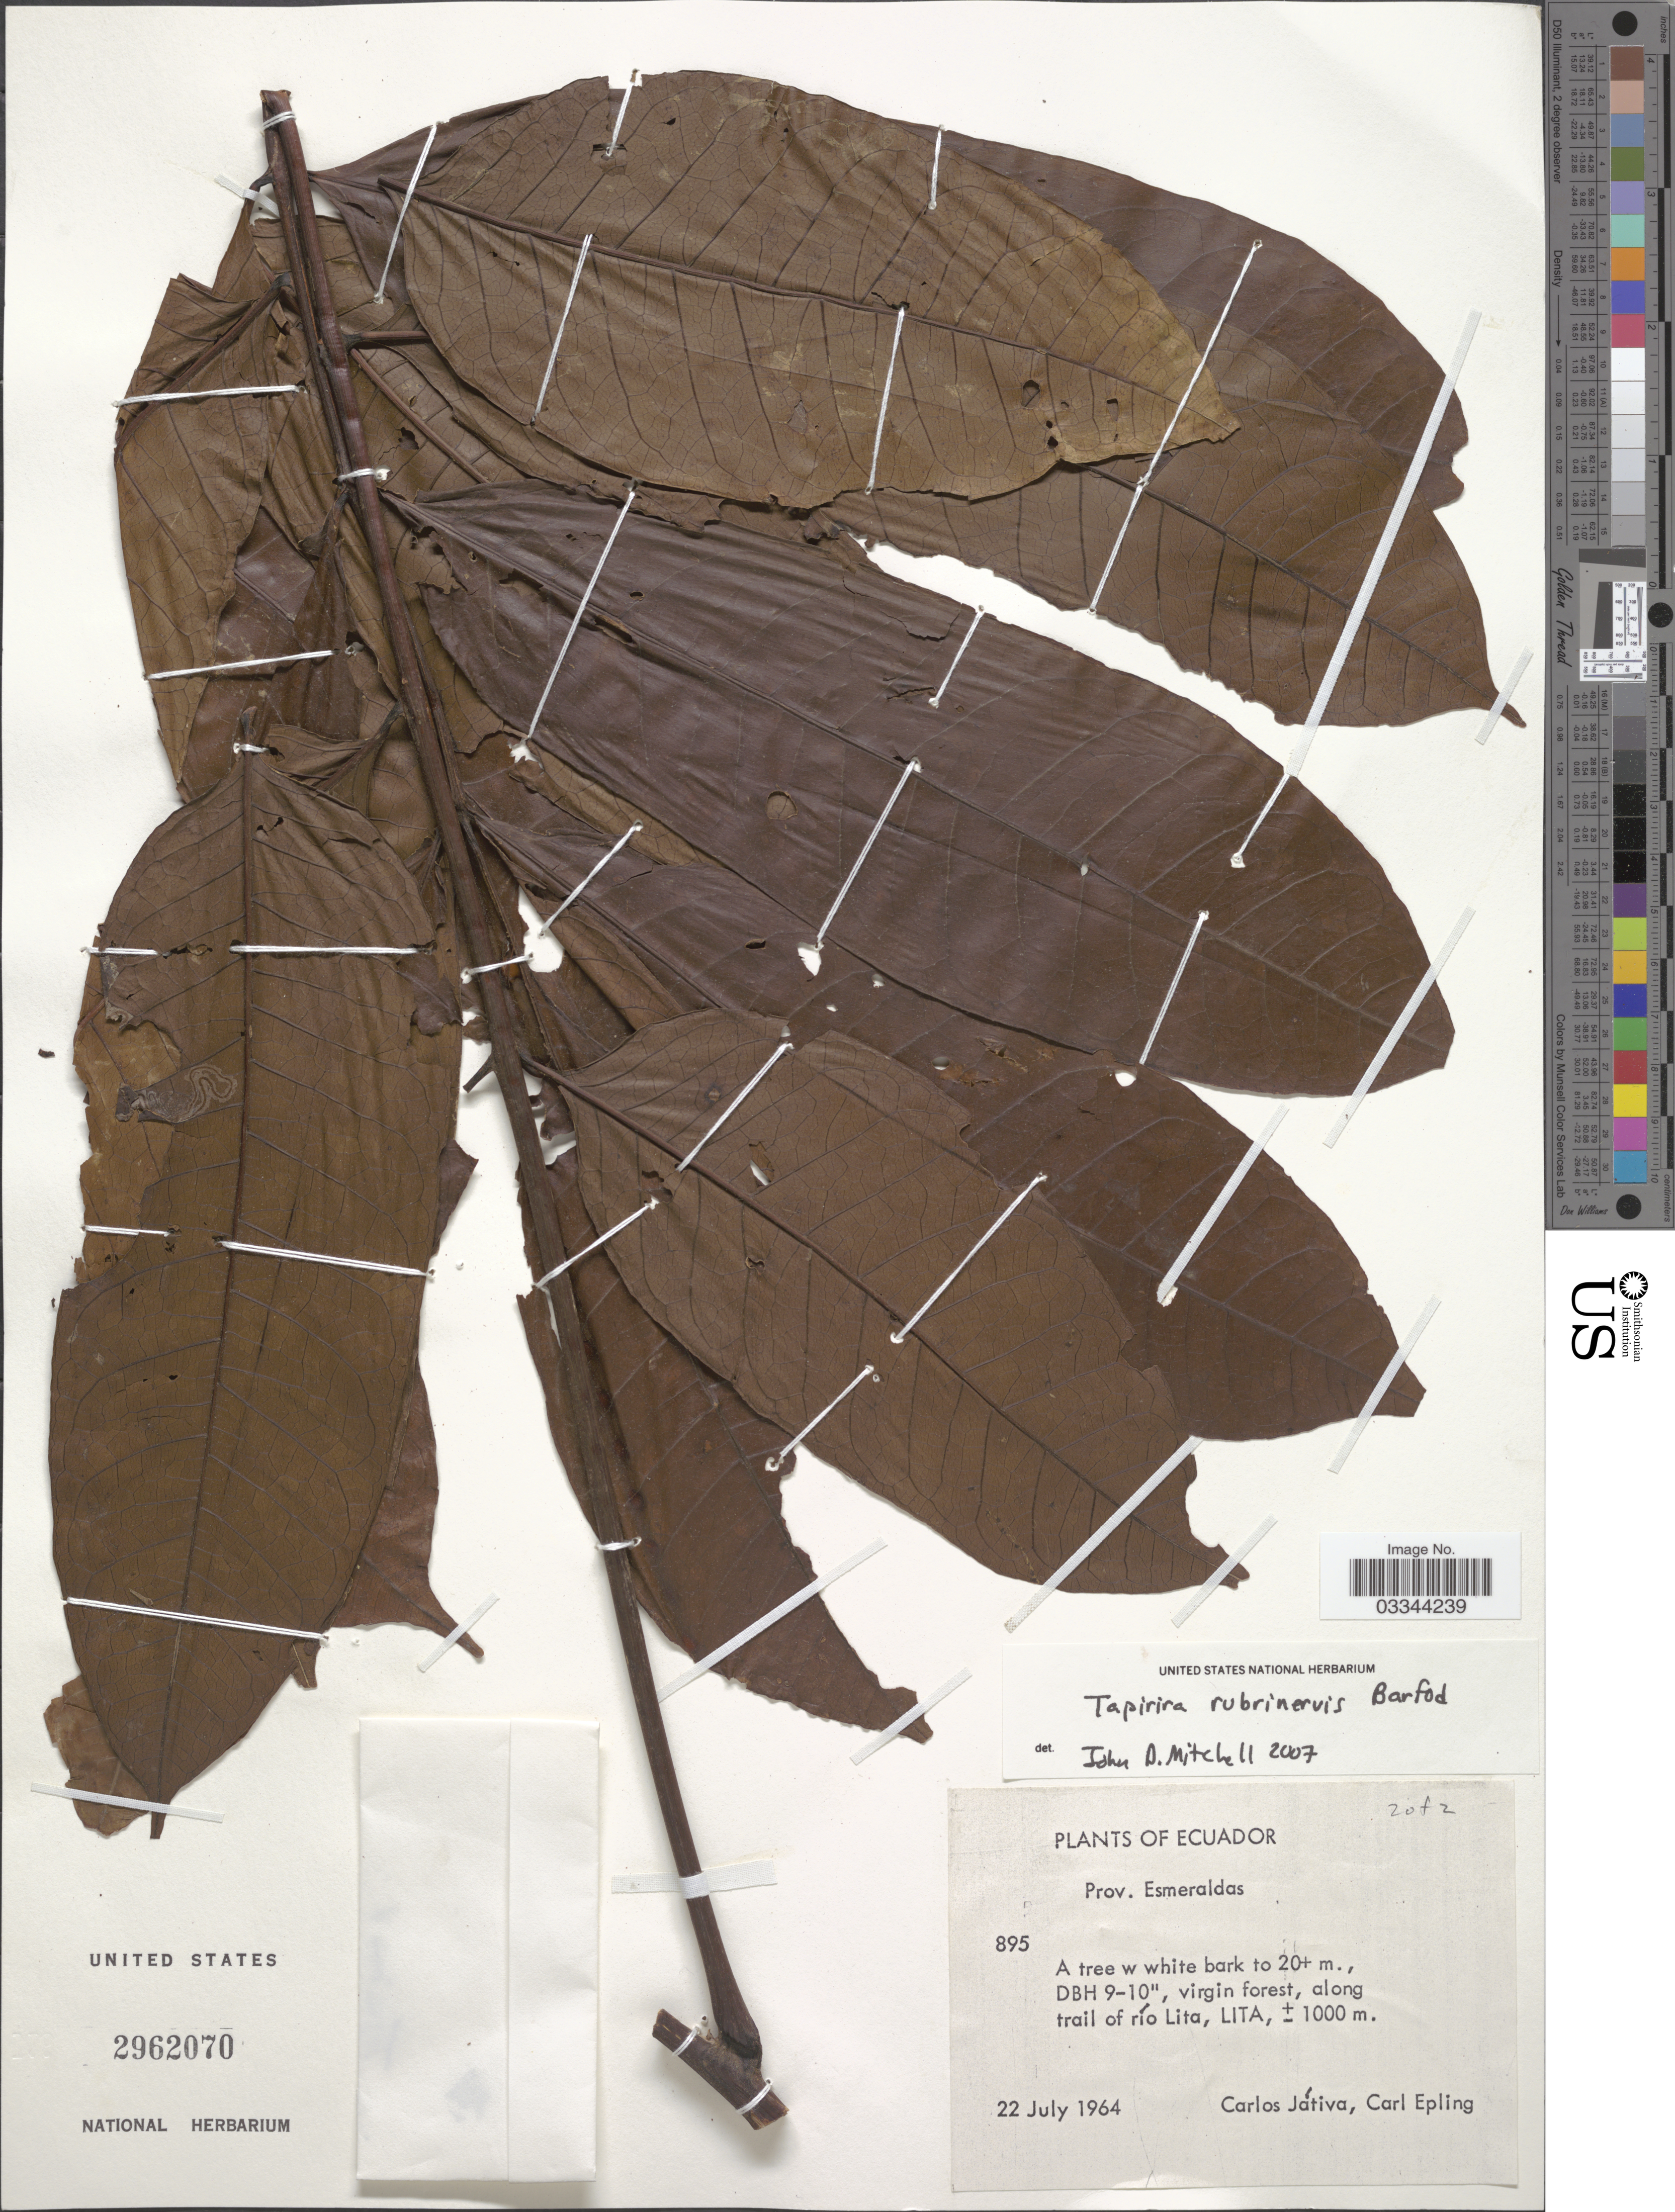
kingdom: Plantae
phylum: Tracheophyta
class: Magnoliopsida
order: Sapindales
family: Anacardiaceae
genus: Tapirira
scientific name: Tapirira rubrinervis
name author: Barfod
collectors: C. D. Játiva & C. C. Epling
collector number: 895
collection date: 1964-07-22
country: Ecuador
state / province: Esmeraldas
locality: Along trail of río Lita.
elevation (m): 1000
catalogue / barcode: US 2962070